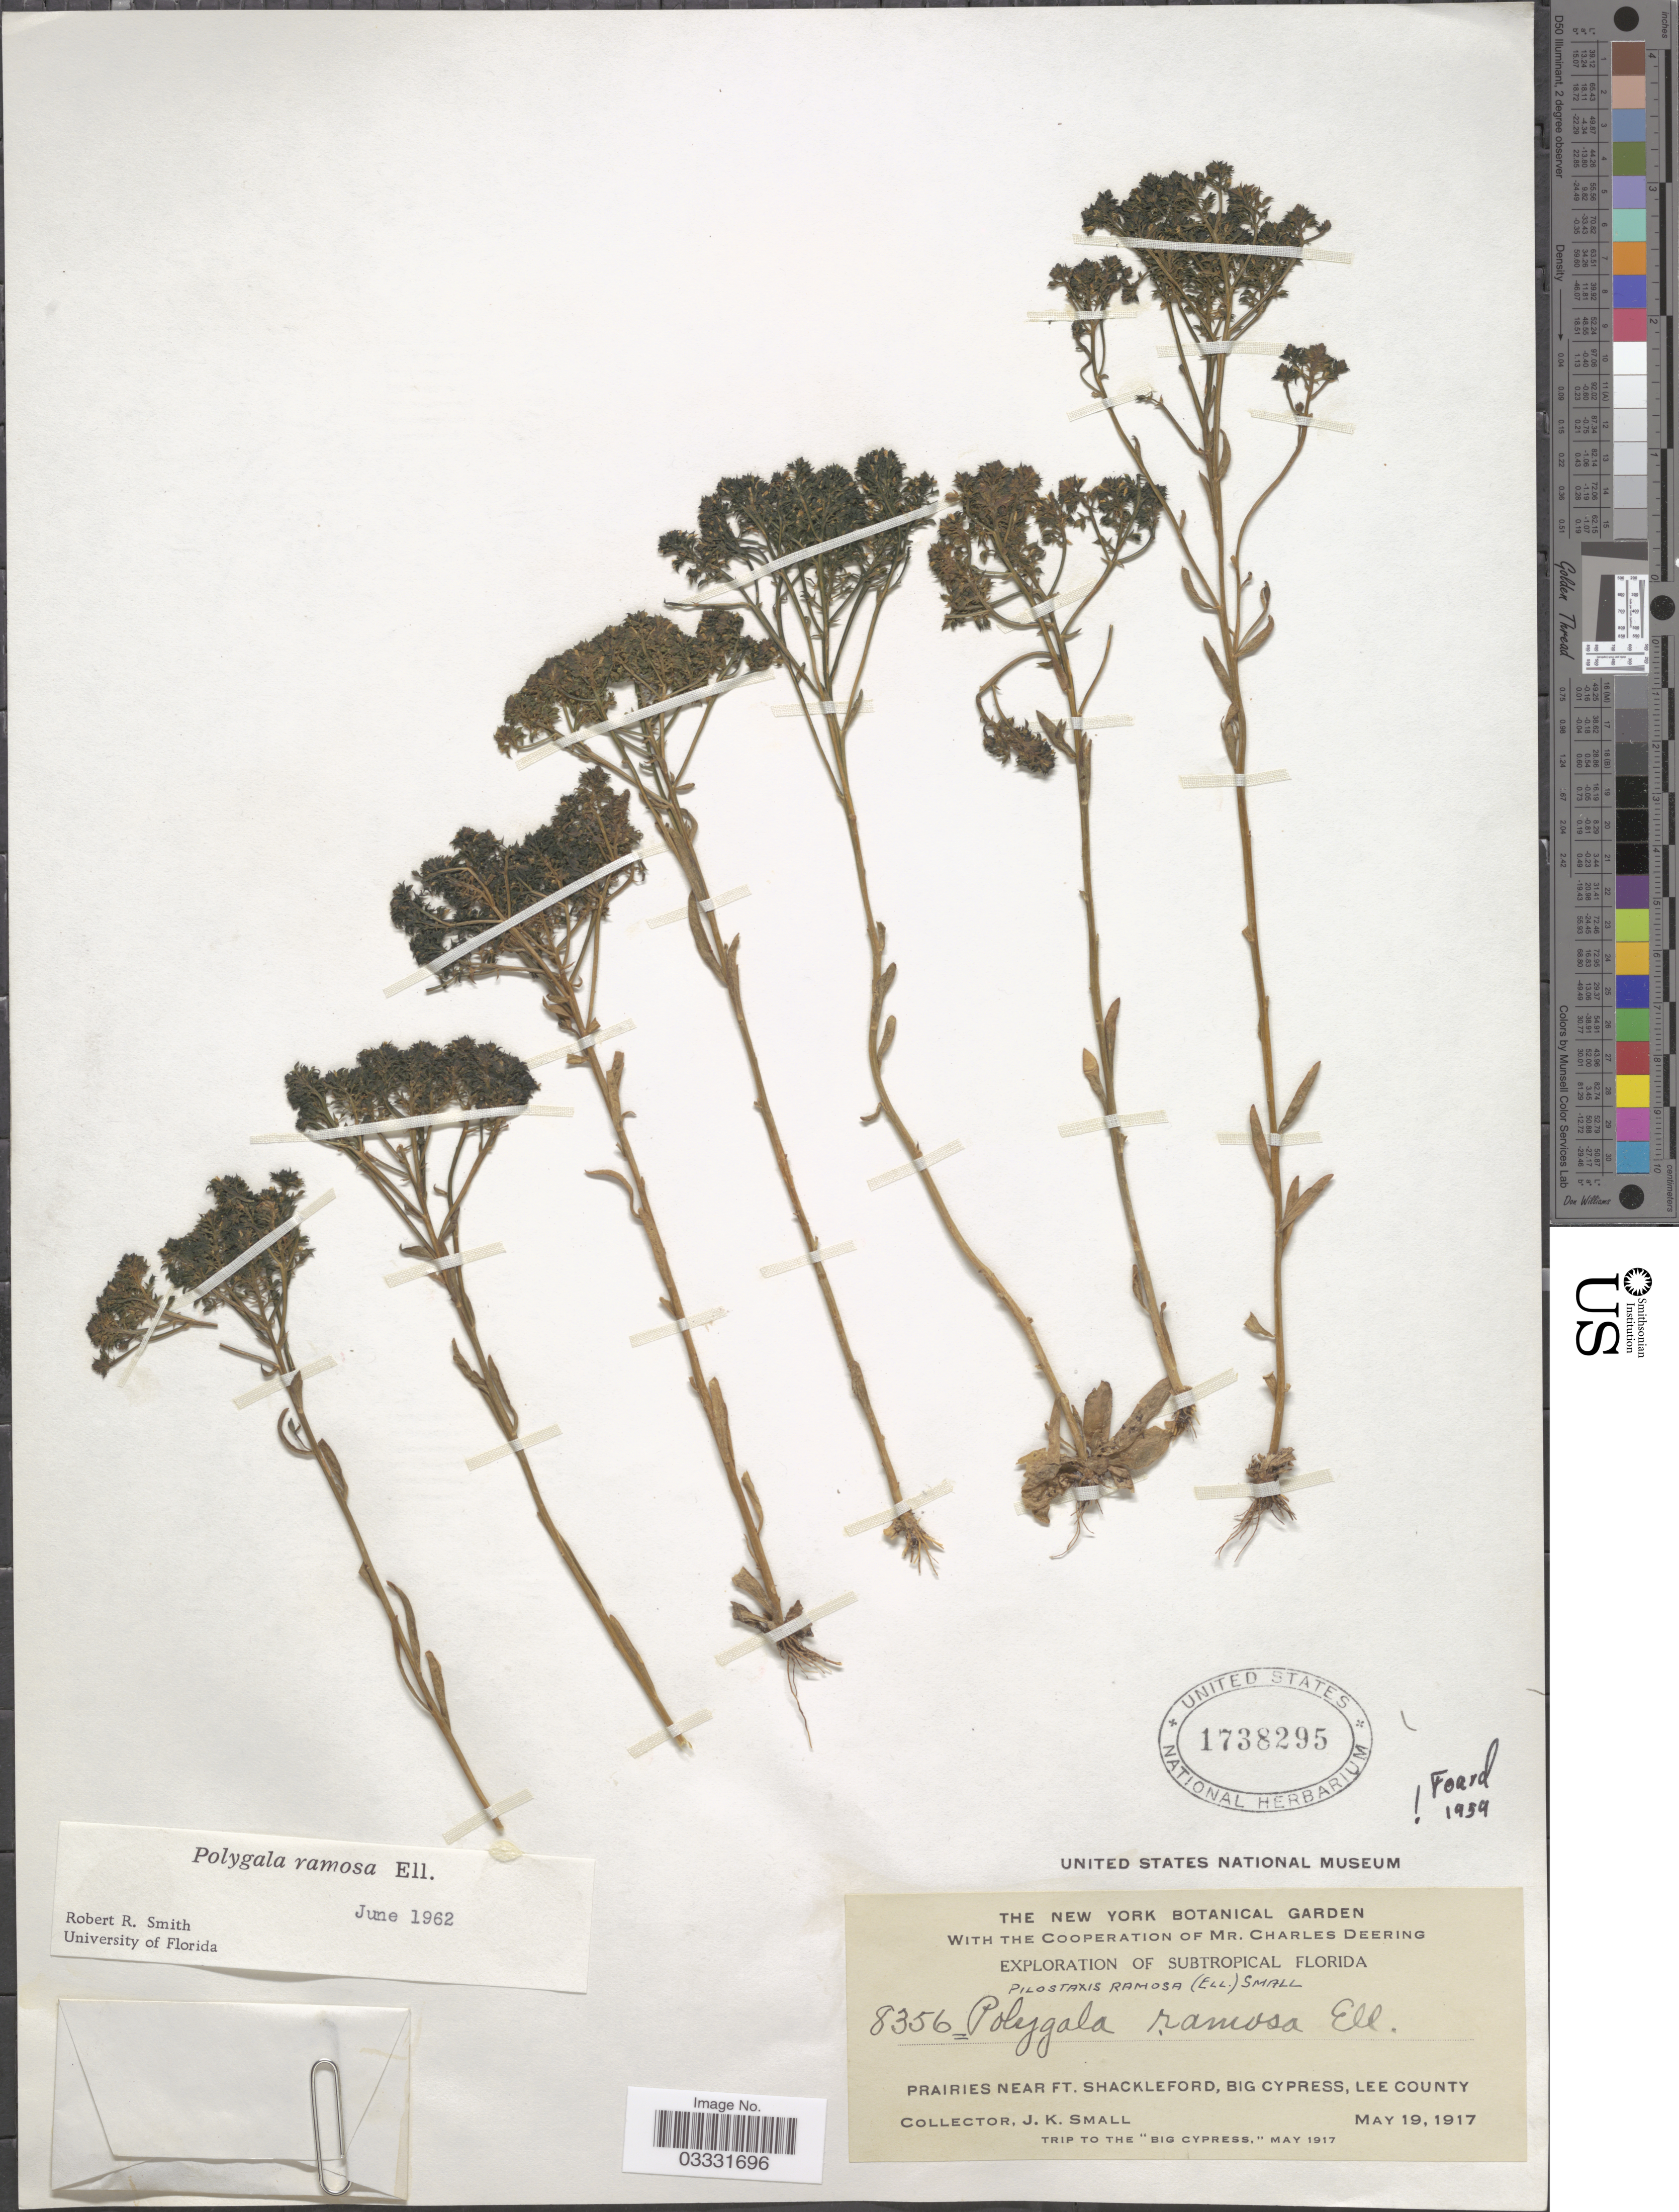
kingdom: Plantae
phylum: Tracheophyta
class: Magnoliopsida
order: Fabales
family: Polygalaceae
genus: Polygala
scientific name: Polygala ramosa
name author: Elliott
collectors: J. K. Small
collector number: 8356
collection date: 1917-05-19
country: United States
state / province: Florida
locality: Subtropical Florida. Prairies near Ft. Shackleford, Big Cypress, Lee County.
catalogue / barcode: US 1738295